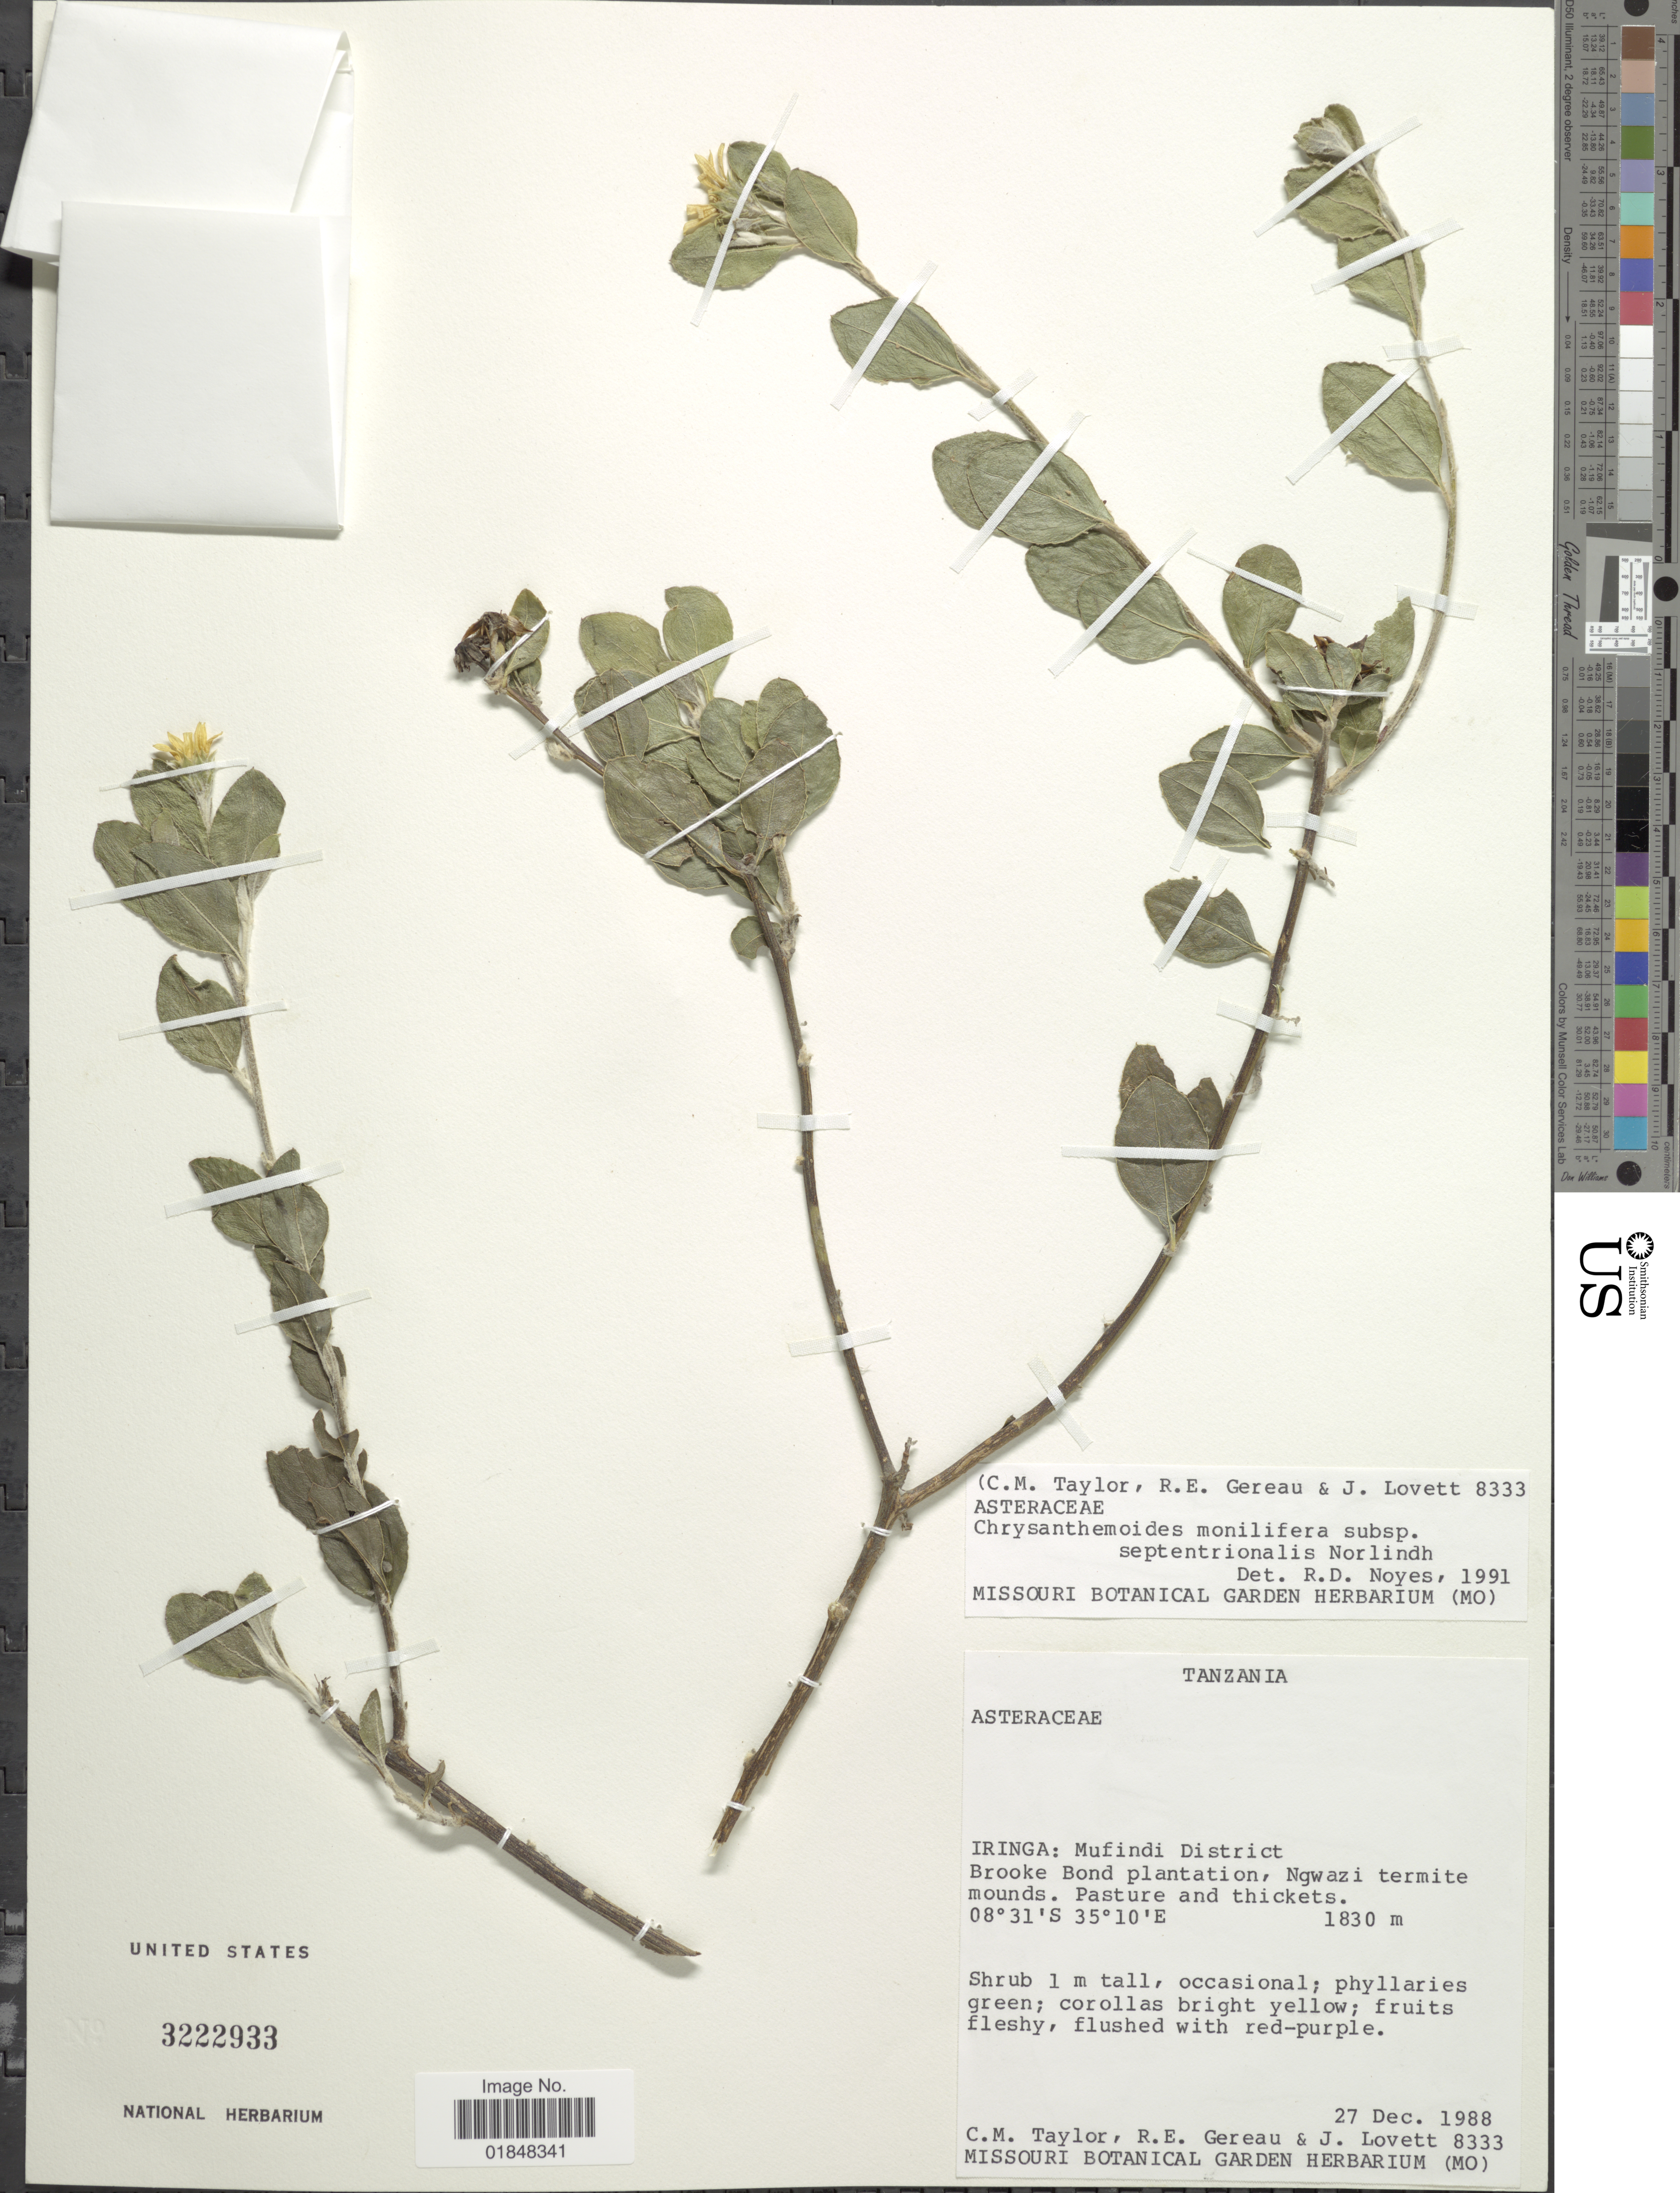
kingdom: Plantae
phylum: Tracheophyta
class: Magnoliopsida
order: Asterales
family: Asteraceae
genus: Chrysanthemoides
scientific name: Chrysanthemoides monilifera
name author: (L.) Norl.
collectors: C. M. Taylor, R. Gereau & J. Lovett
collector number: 8333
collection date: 1988-12-27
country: Tanzania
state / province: Iringa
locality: Mufindi District. Brooke Bond plantation, Ngwazi termite mounds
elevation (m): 1830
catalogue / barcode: US 3222933